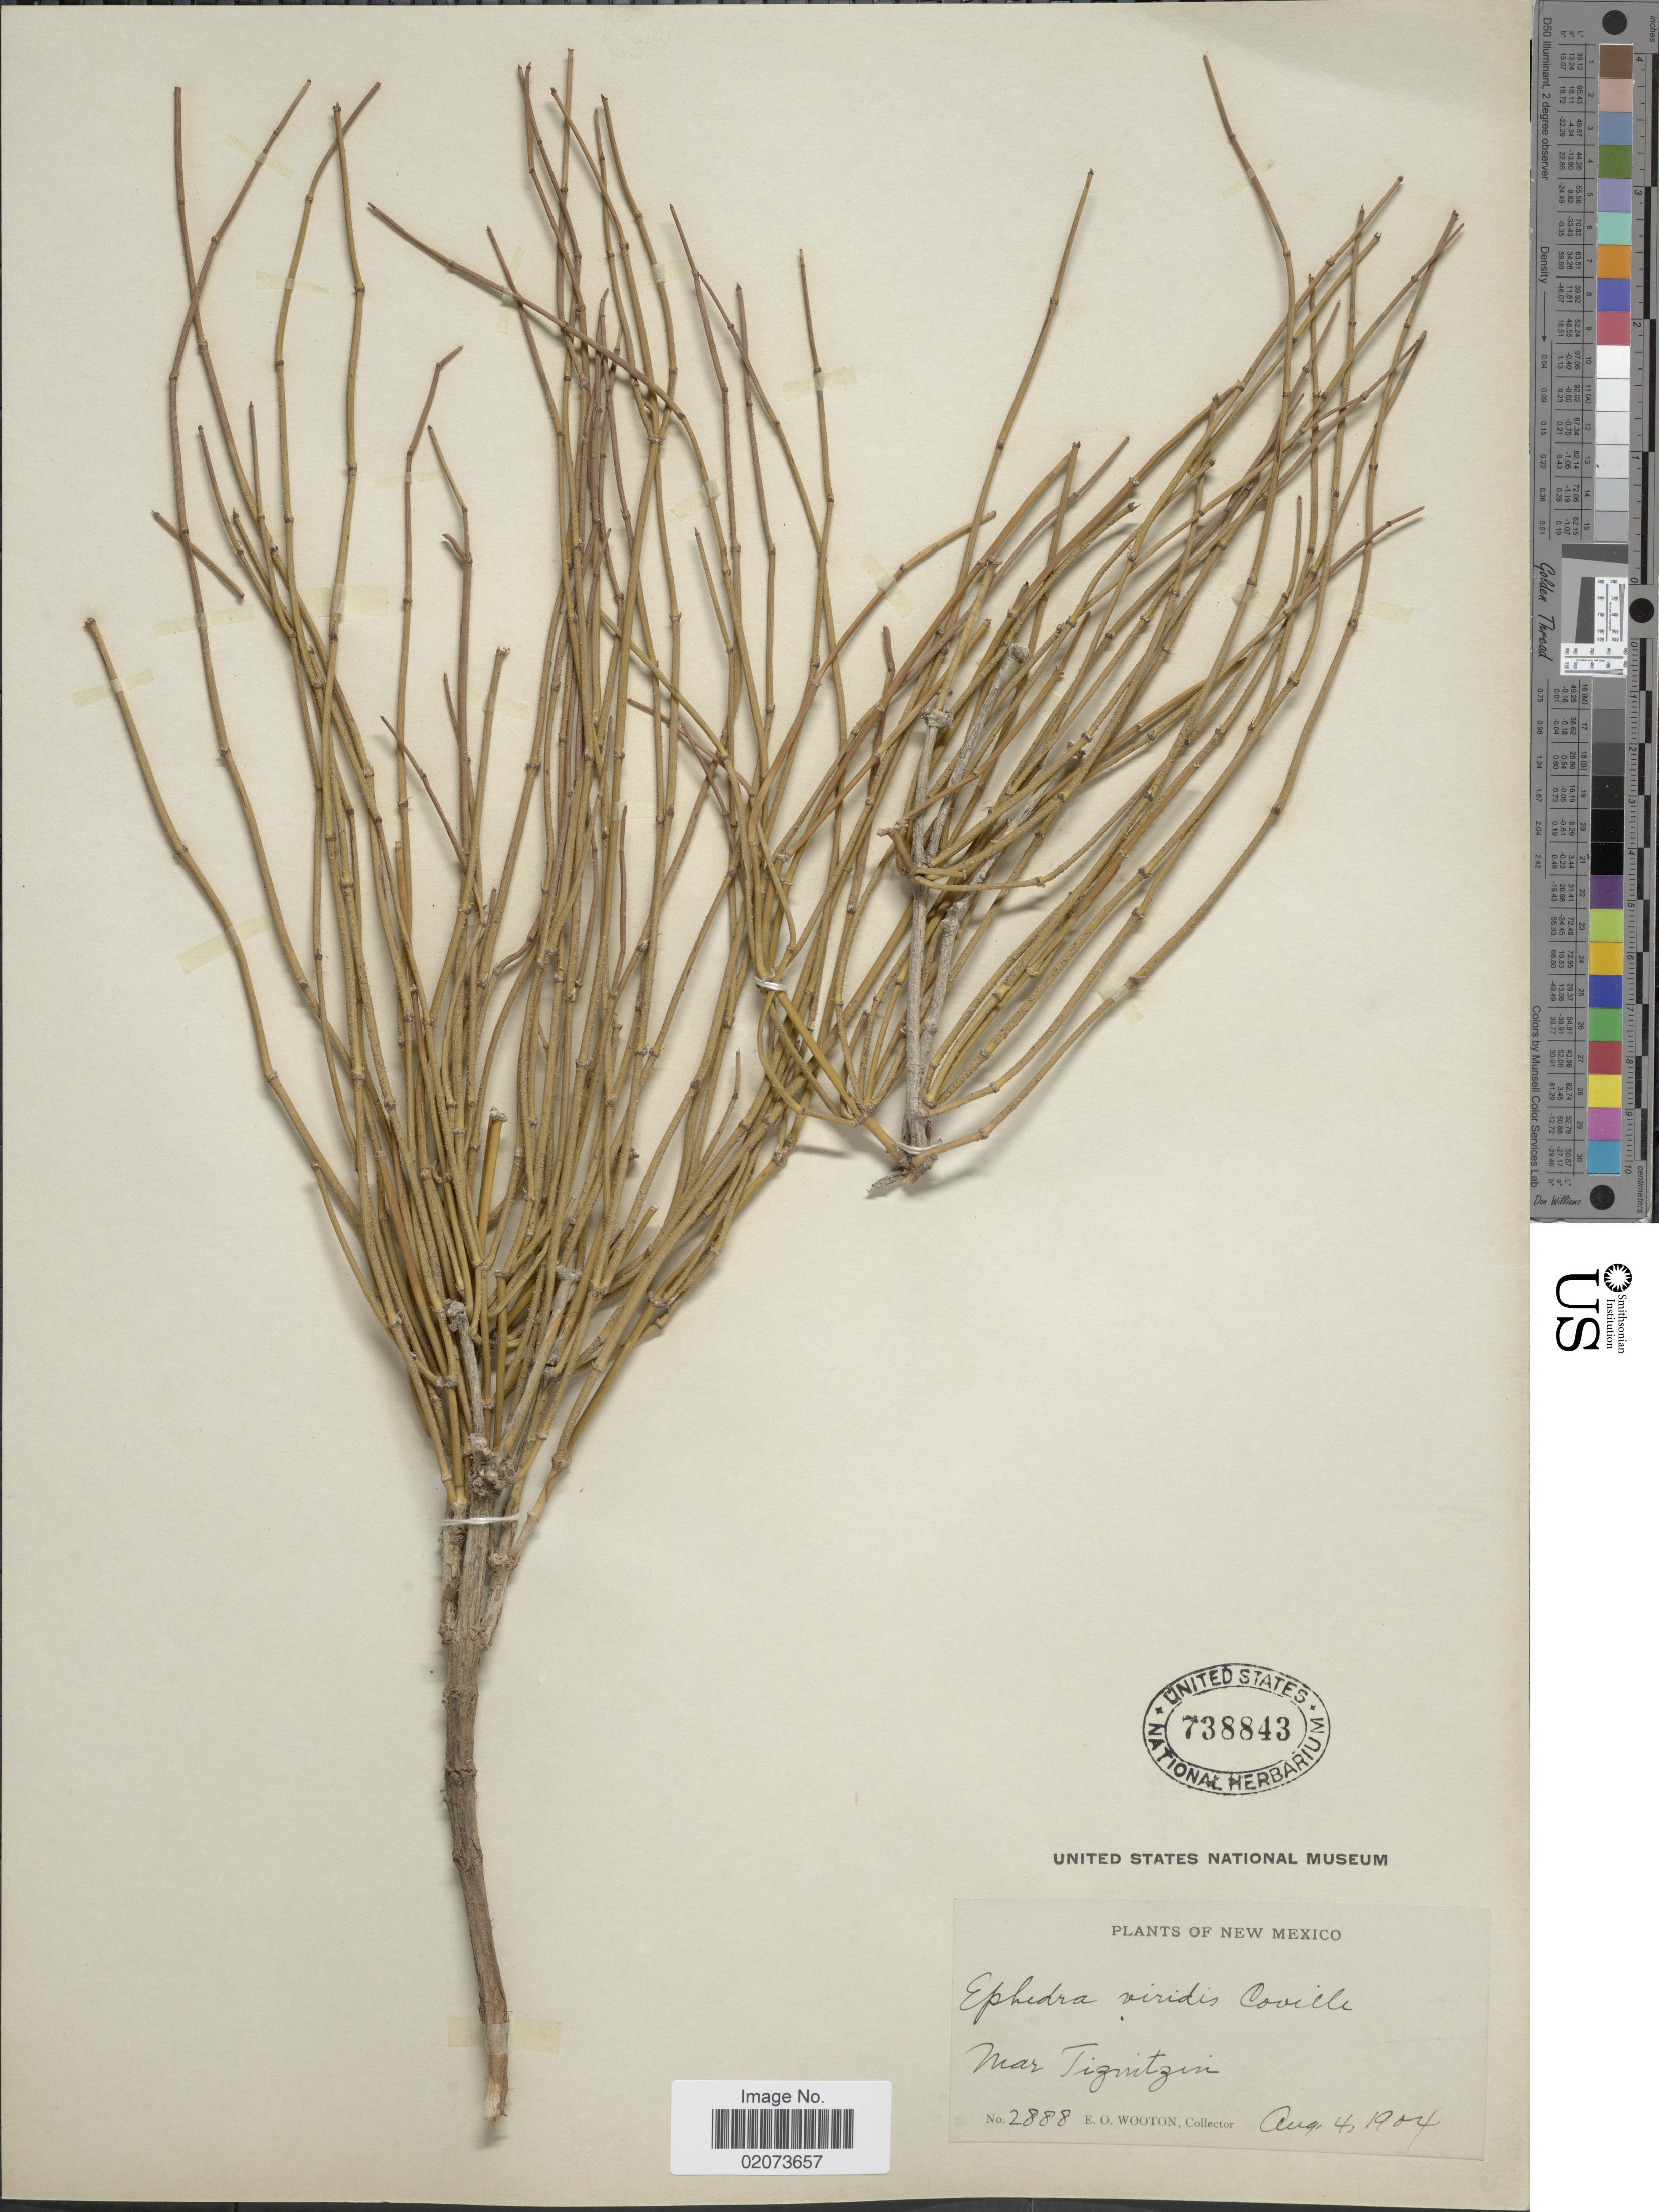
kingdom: Plantae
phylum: Tracheophyta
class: Gnetopsida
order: Ephedrales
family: Ephedraceae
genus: Ephedra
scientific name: Ephedra viridis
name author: Coville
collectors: E. O. Wooton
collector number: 2888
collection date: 1904-08-04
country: United States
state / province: New Mexico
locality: Near Tiznitzin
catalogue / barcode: US 738843